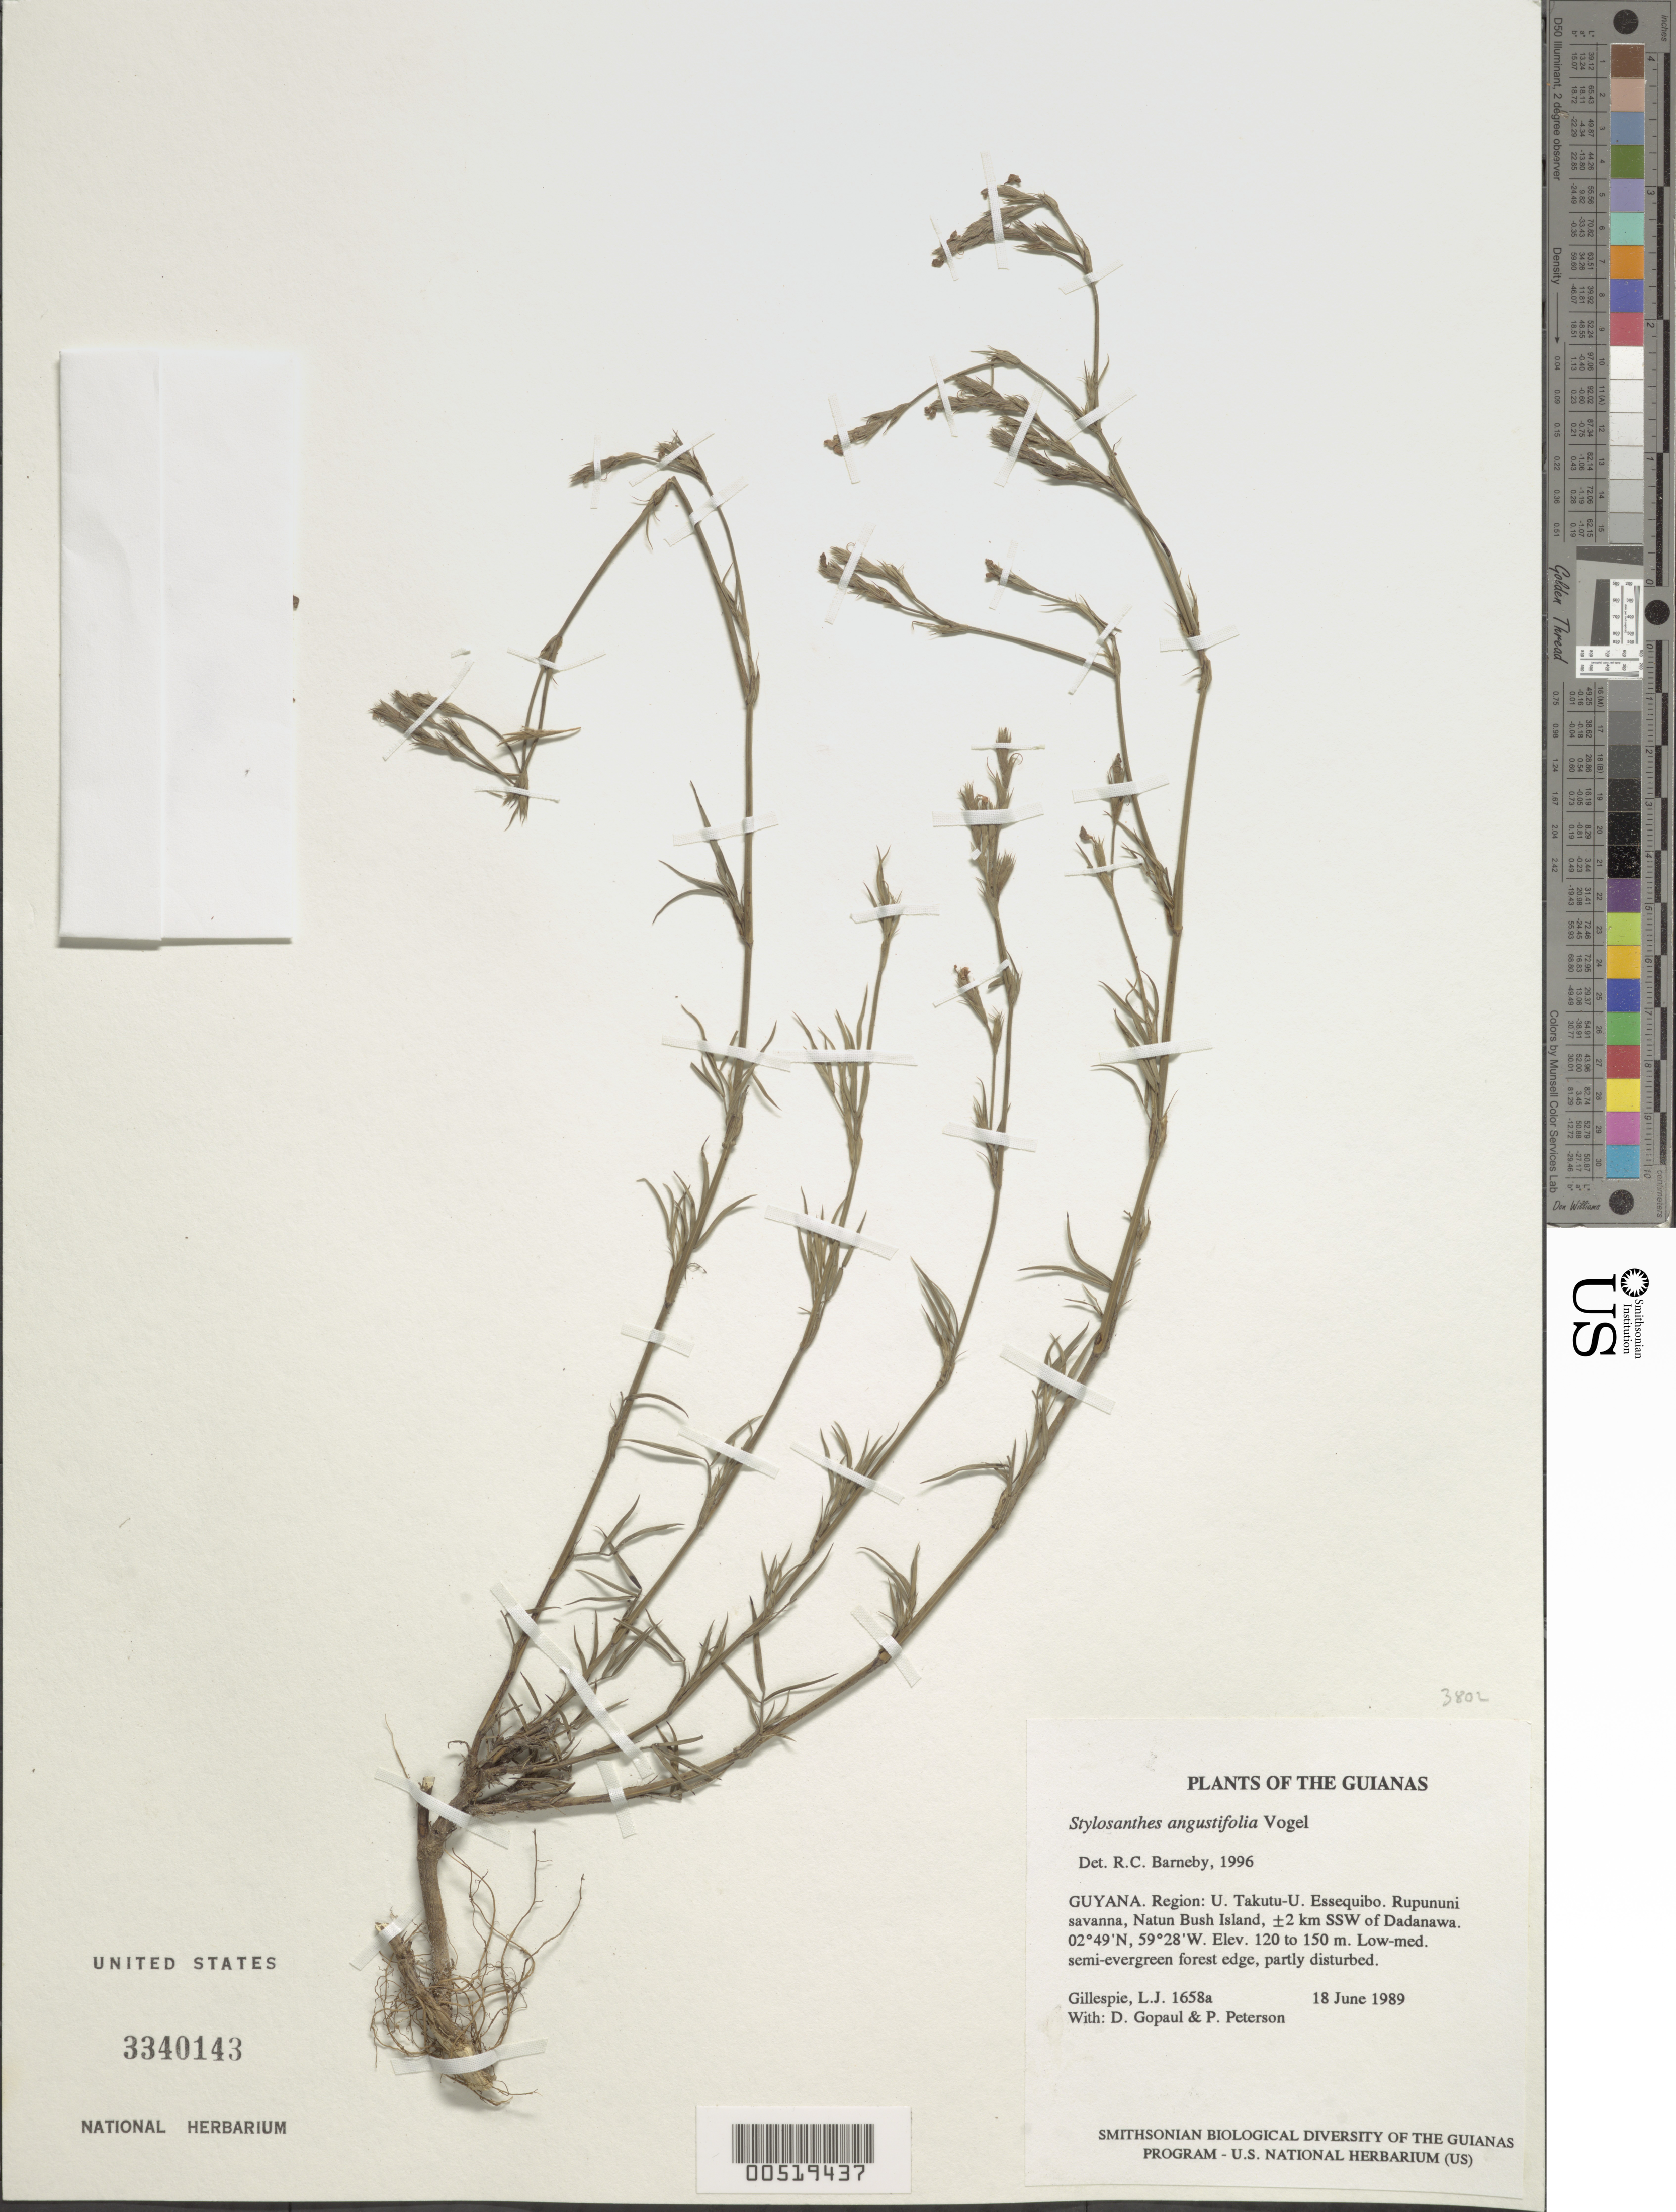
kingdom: Plantae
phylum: Tracheophyta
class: Magnoliopsida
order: Fabales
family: Fabaceae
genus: Stylosanthes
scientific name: Stylosanthes angustifolia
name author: Vogel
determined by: Barneby, Rupert C., (NY)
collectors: L. J. Gillespie, D. Gopaul & P. M. Peterson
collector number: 1658 a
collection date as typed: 18 June 1989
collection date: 1989-06-18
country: Guyana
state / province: U. Takutu-U. Essequibo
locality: Rupununi savanna, Natun Bush Island, ±2 km SSW of Dadanawa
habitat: Low-med. semi-evergreen forest edge, partly disturbed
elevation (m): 120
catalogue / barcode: US 3340143